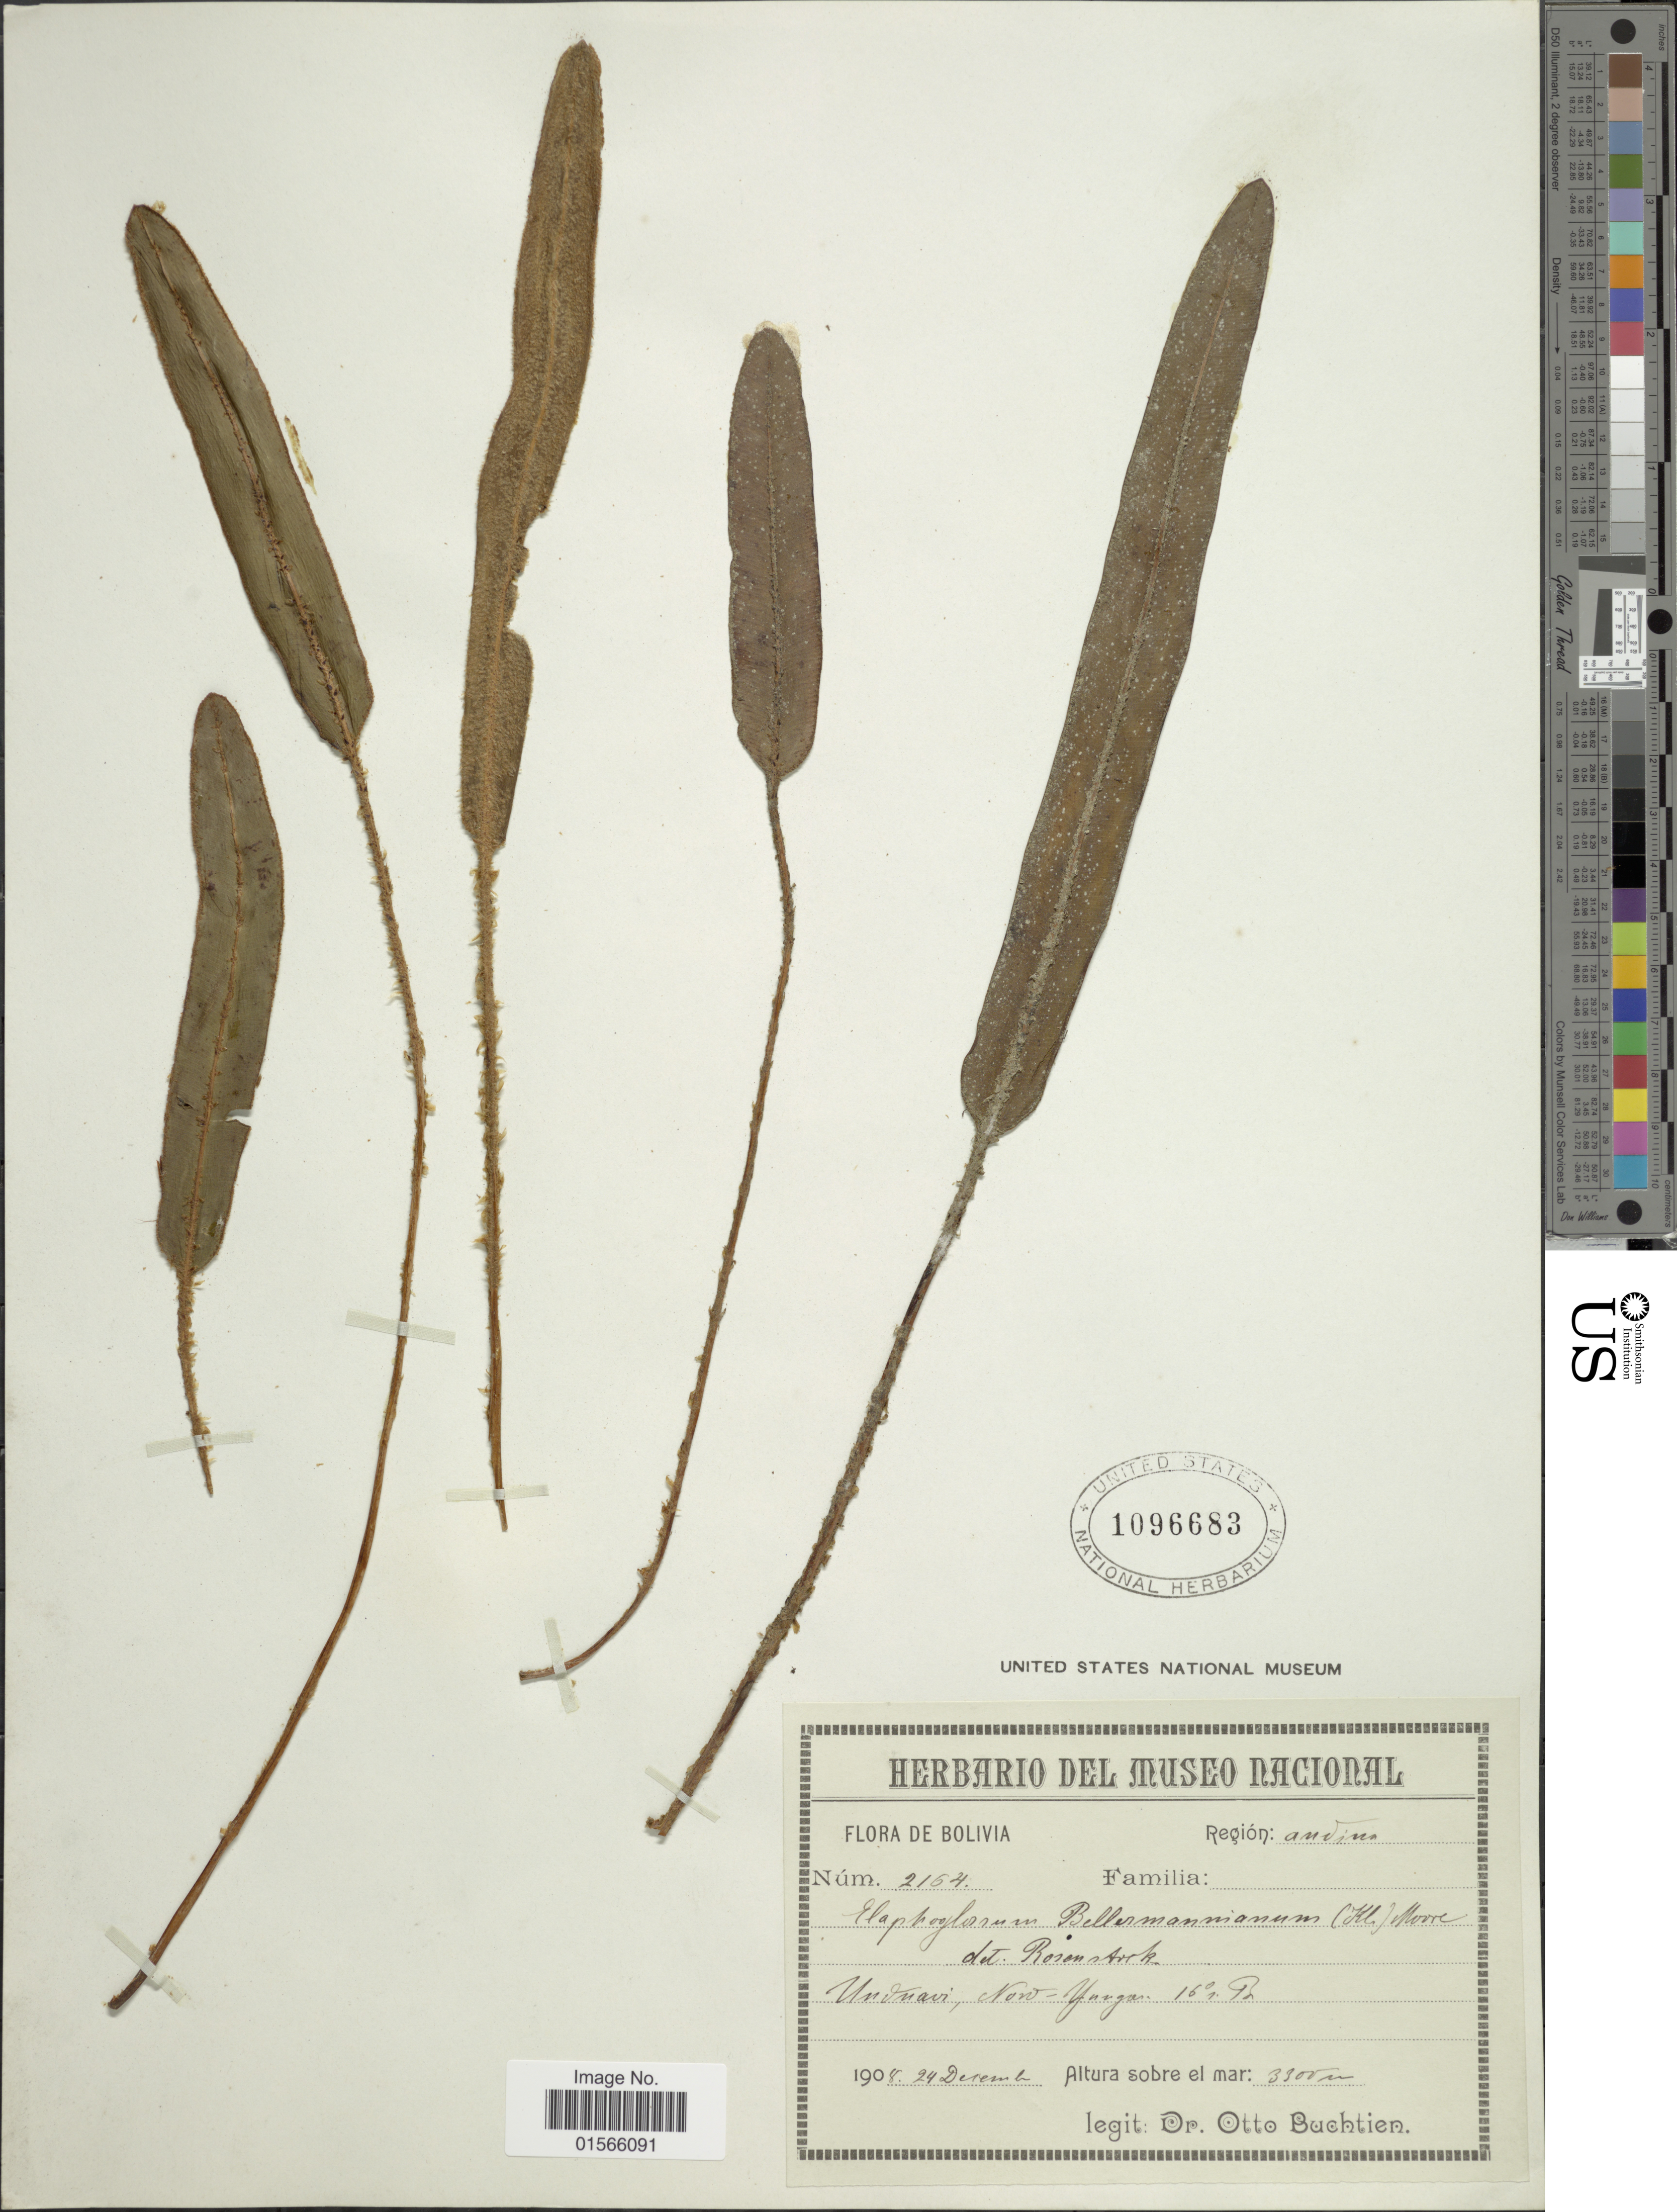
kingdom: Plantae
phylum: Tracheophyta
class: Polypodiopsida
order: Polypodiales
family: Dryopteridaceae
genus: Elaphoglossum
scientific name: Elaphoglossum bellermannianum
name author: (Klotzsch) T. Moore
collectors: O. Buchtien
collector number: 2154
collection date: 1908-12-24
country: Bolivia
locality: Unduavi, Nord-Yungas. 16° n Br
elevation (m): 3300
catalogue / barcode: US 1096683